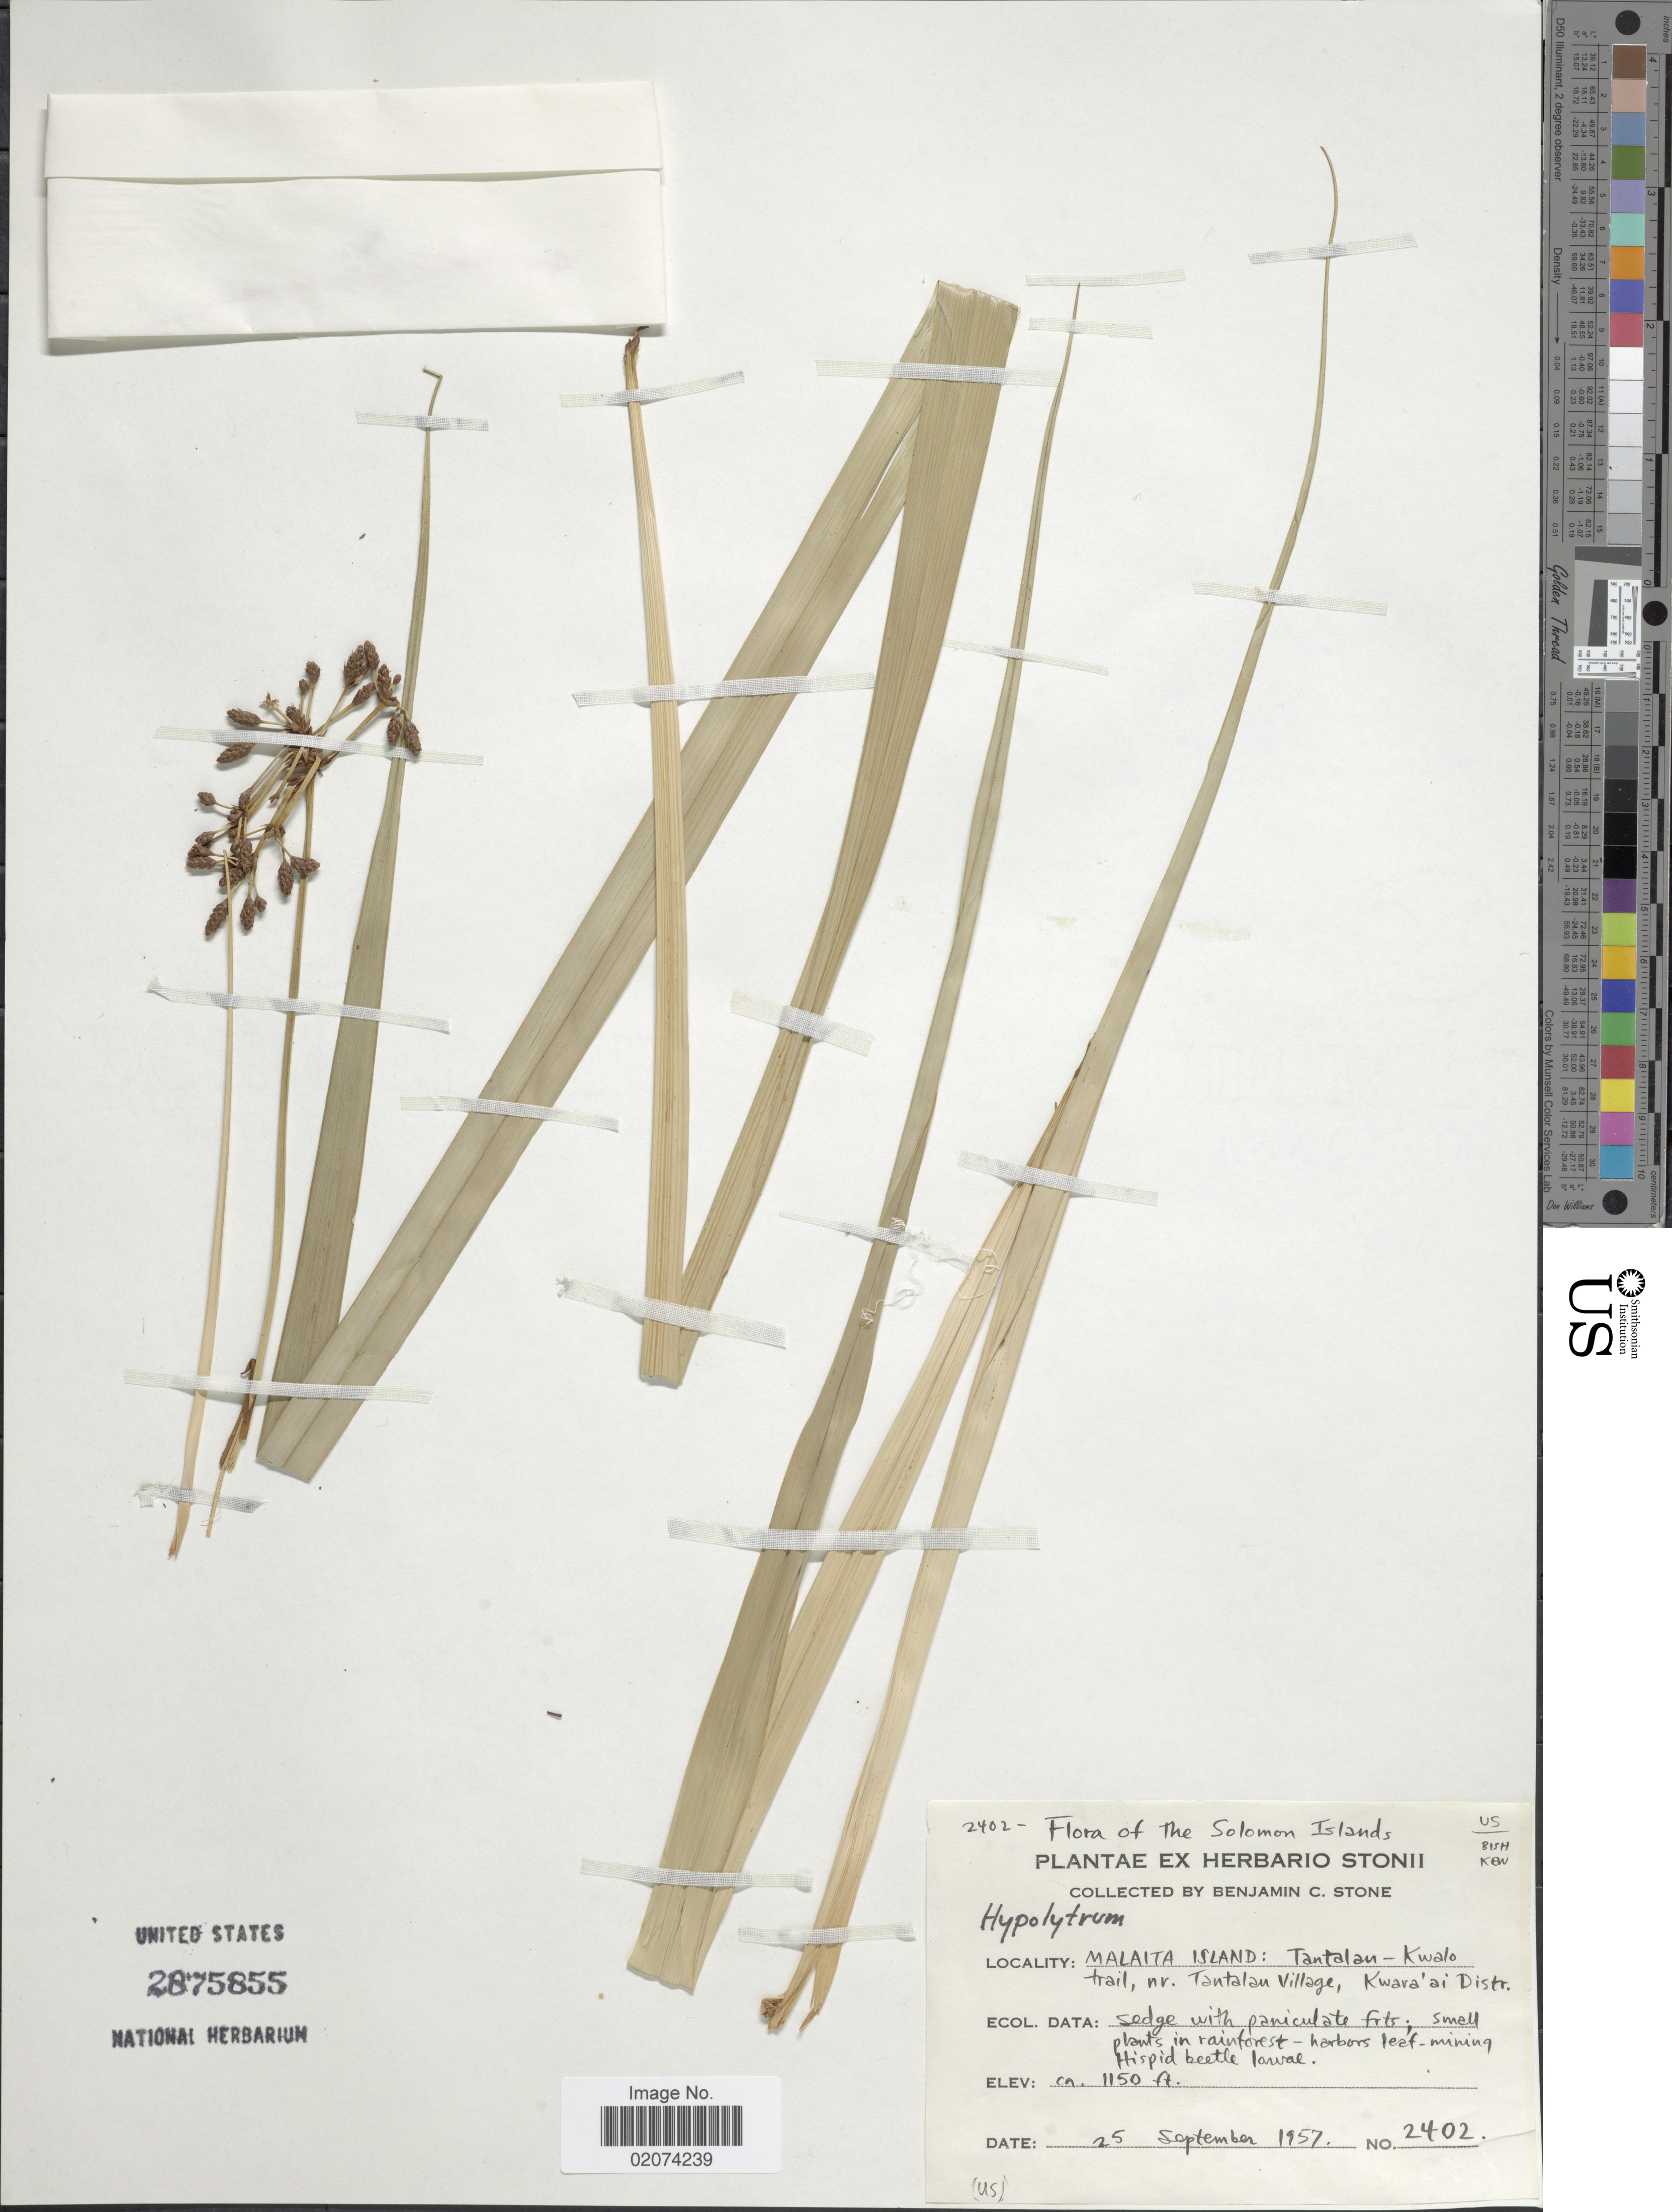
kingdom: Plantae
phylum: Tracheophyta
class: Liliopsida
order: Poales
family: Cyperaceae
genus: Paramapania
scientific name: Paramapania parvibractea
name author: (C.B. Clarke) Uittien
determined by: Strong, Mark T., (BOT), Smithsonian Institution - National Museum of Natural History (UNITED STATES)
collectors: B. C. Stone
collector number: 2402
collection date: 1957-09-25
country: Solomon Islands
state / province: Solomon Islands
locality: Malaita Island: Tantalan- Kwalo trail, nr. Tantalan Village, Kwara'ai Distr.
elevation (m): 351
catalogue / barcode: US 2875855